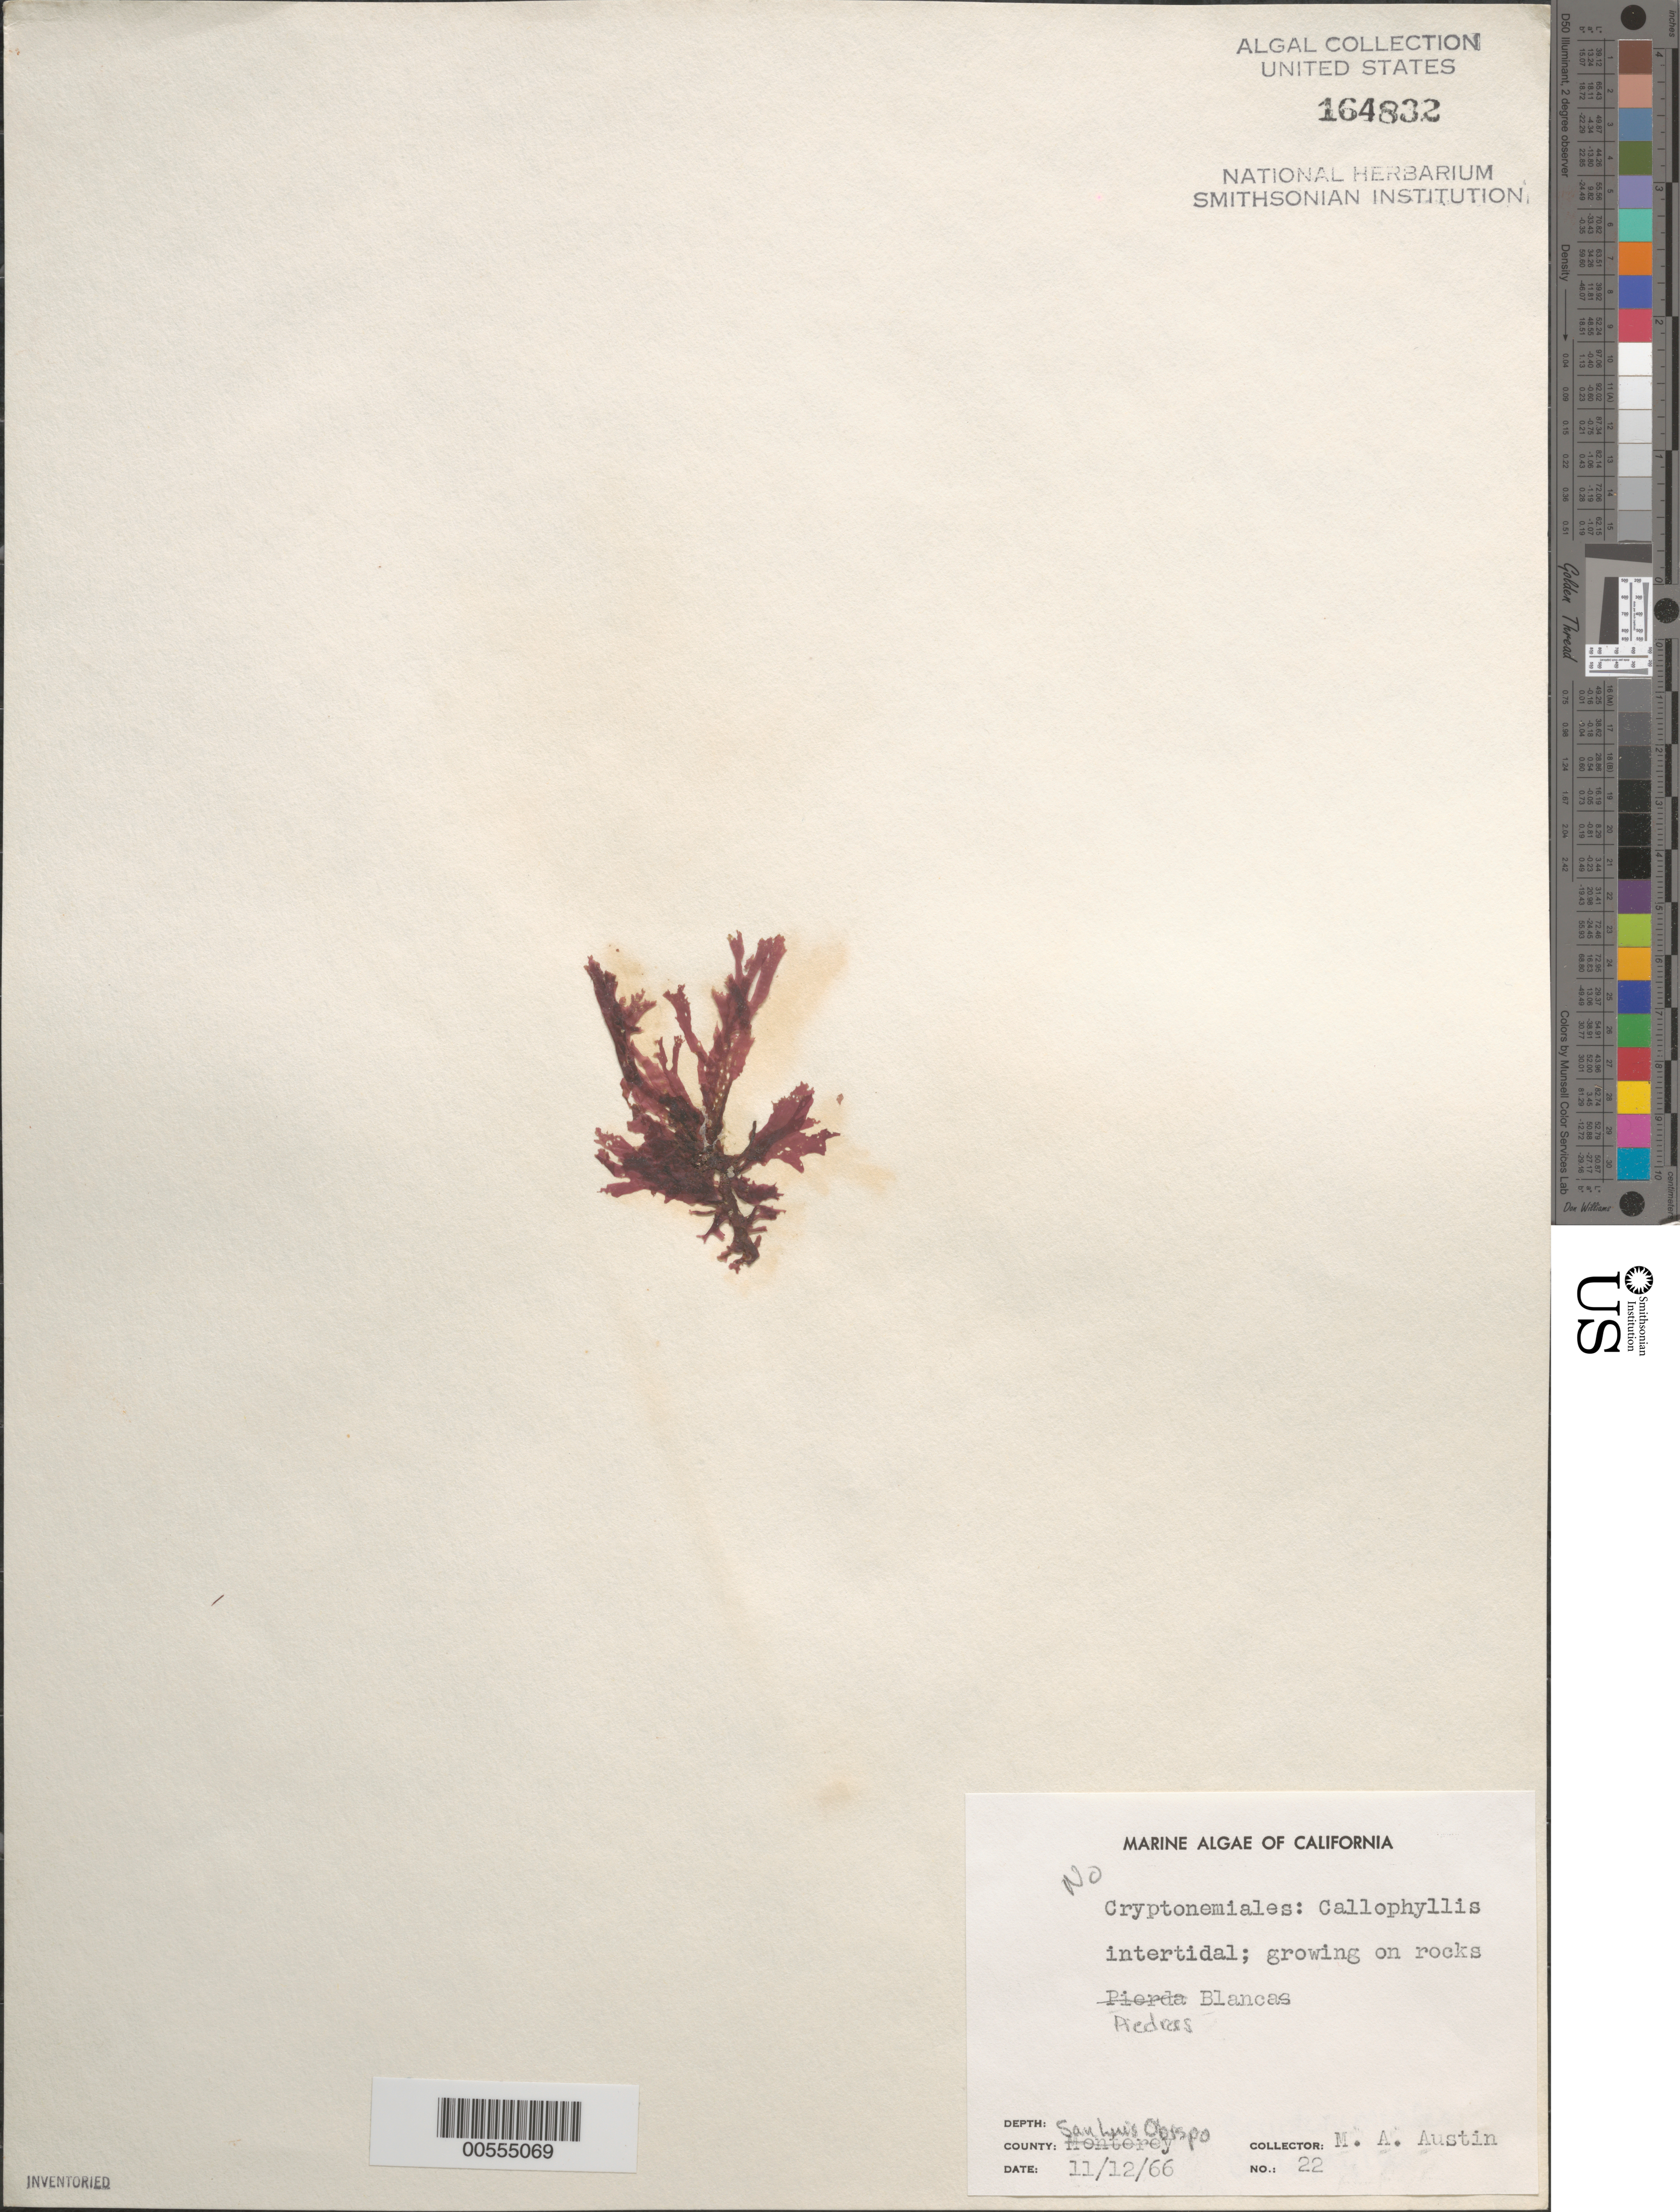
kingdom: Plantae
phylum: Rhodophyta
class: Florideophyceae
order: Gigartinales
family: Kallymeniaceae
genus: Callophyllis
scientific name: Callophyllis sp.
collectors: M. Austin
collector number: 22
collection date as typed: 12 Nov 1966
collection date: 1966-11-12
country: United States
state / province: California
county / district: San Luis Obispo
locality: Piedras Blancas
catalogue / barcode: US 164832